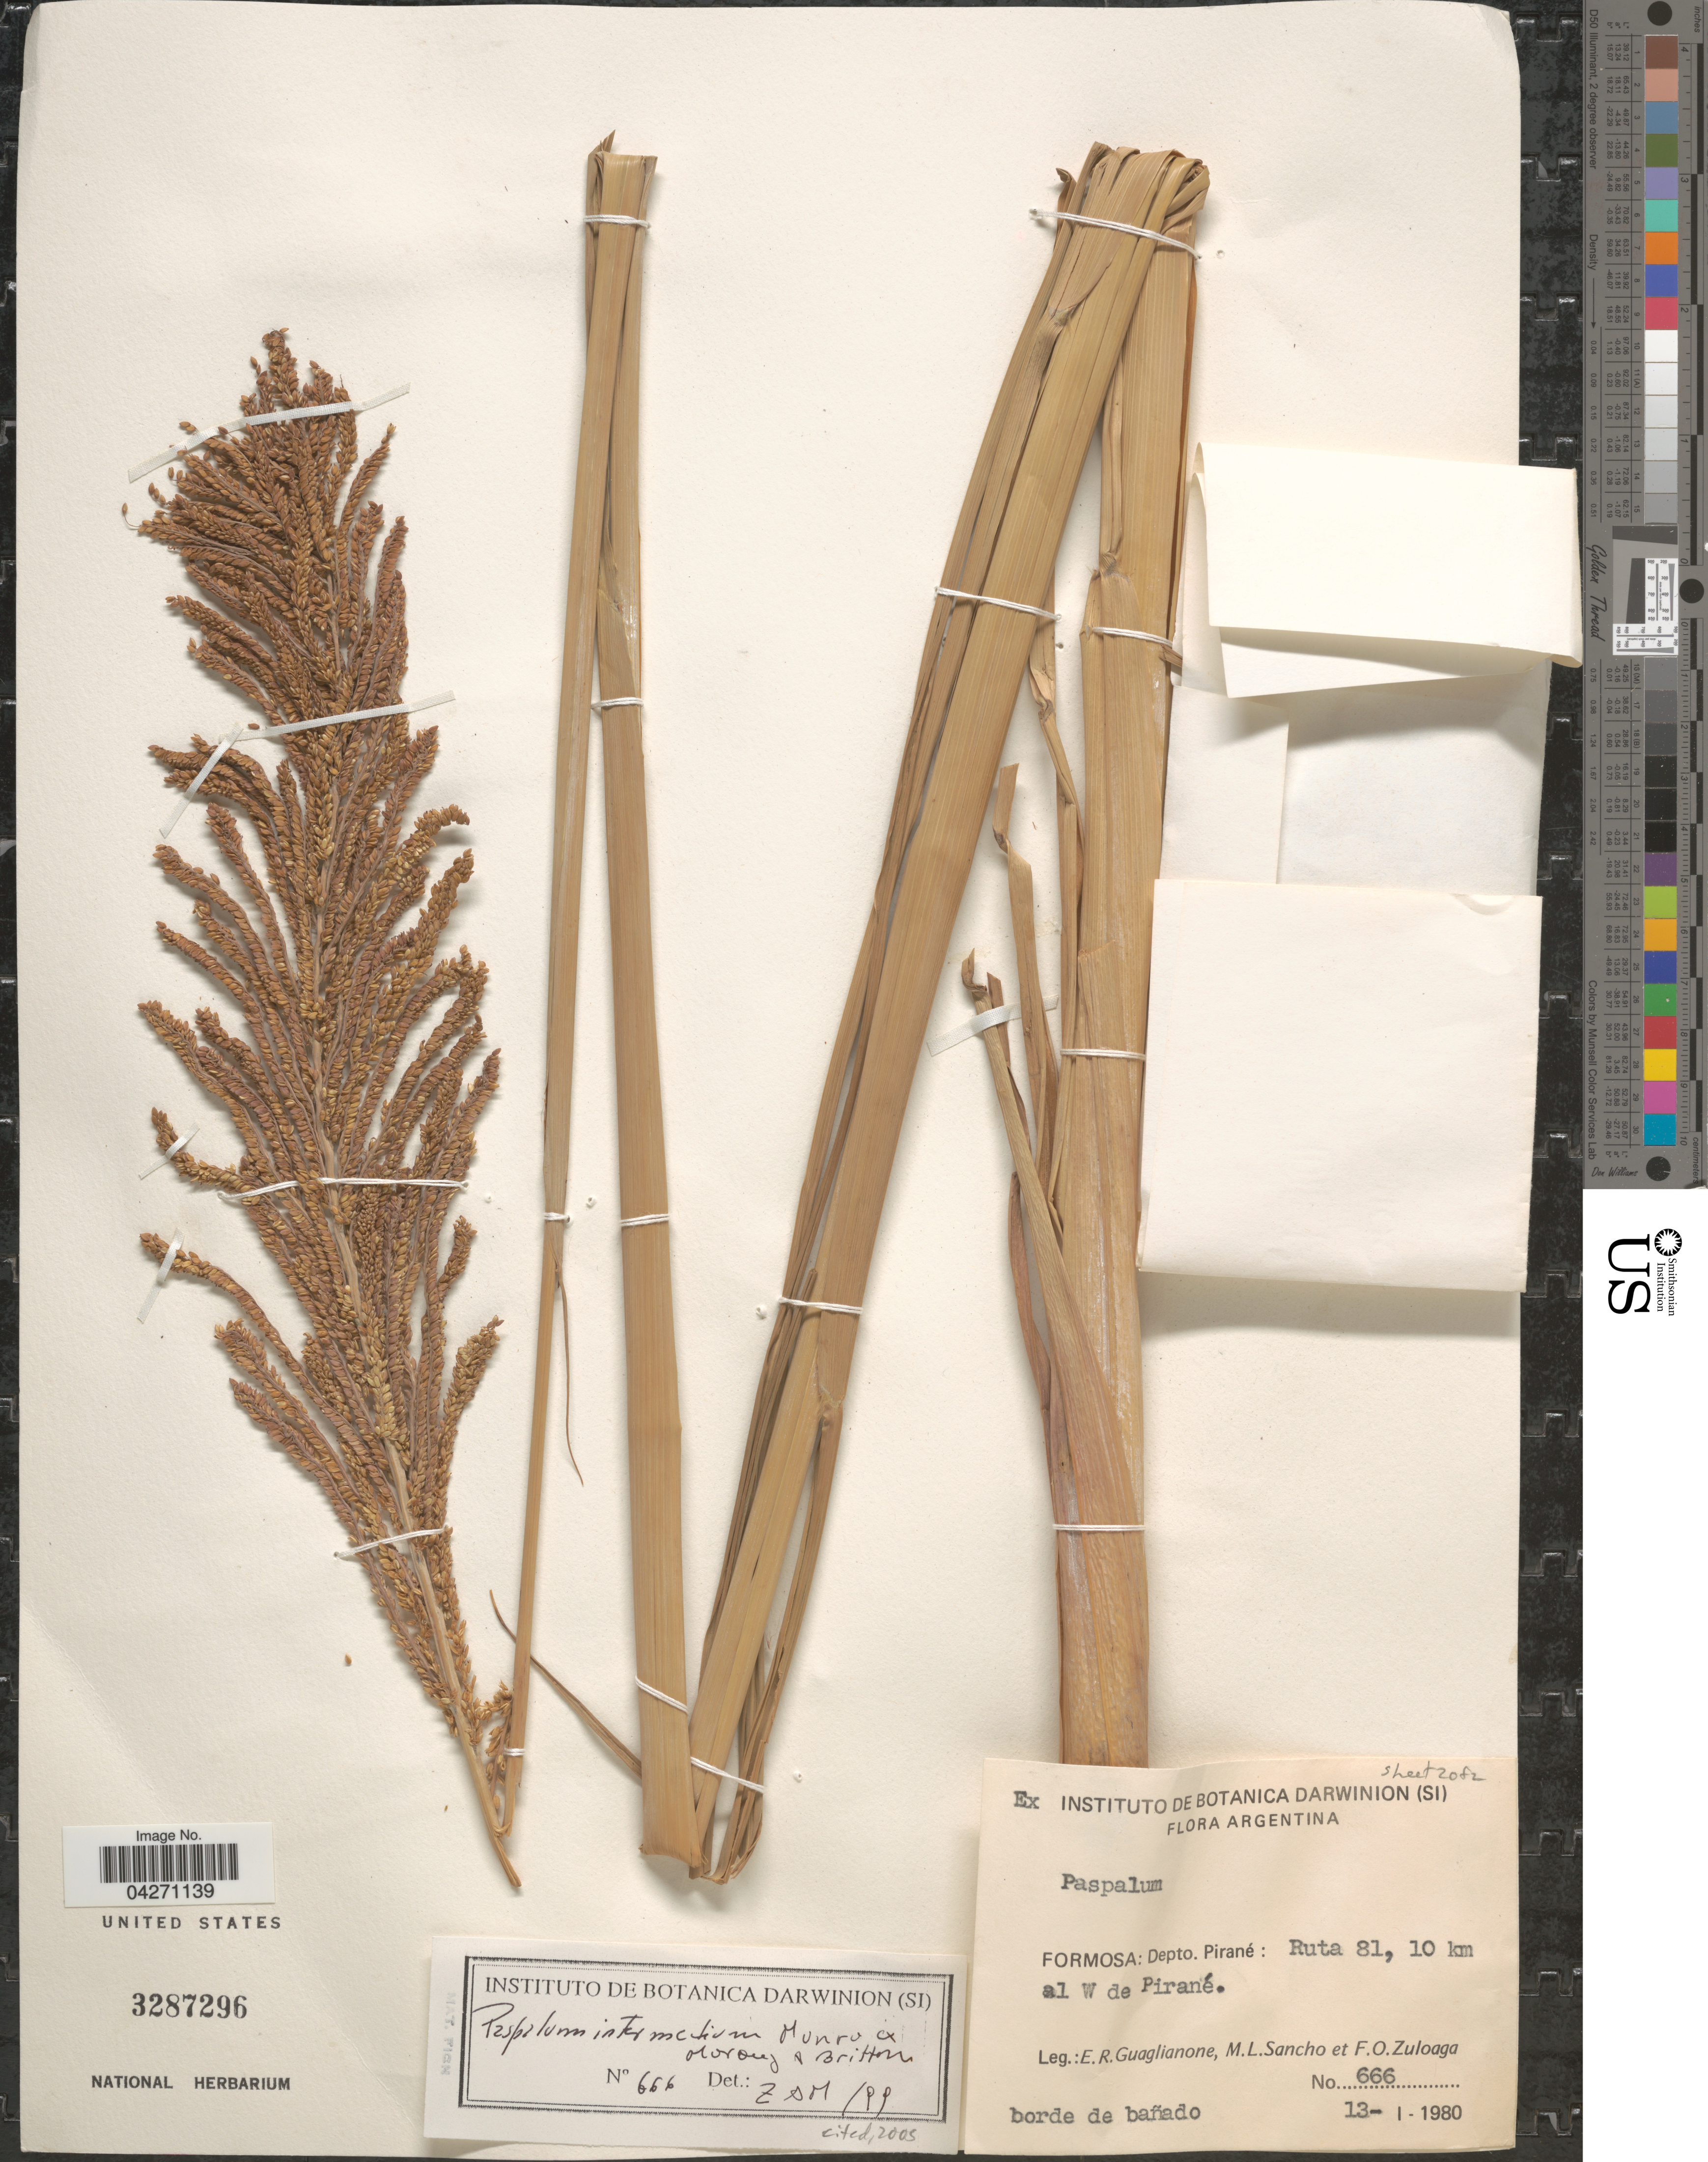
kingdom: Plantae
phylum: Tracheophyta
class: Liliopsida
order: Poales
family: Poaceae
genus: Paspalum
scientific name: Paspalum intermedium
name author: Munro ex Morong & Britton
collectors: E. R. Guaglianone, M. L. Sancho & F. O. Zuloaga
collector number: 666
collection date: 1980-01-13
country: Argentina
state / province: Formosa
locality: Depto. Pirané: Ruta 81, 10 km al W de Pirané.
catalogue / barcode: US 3287296